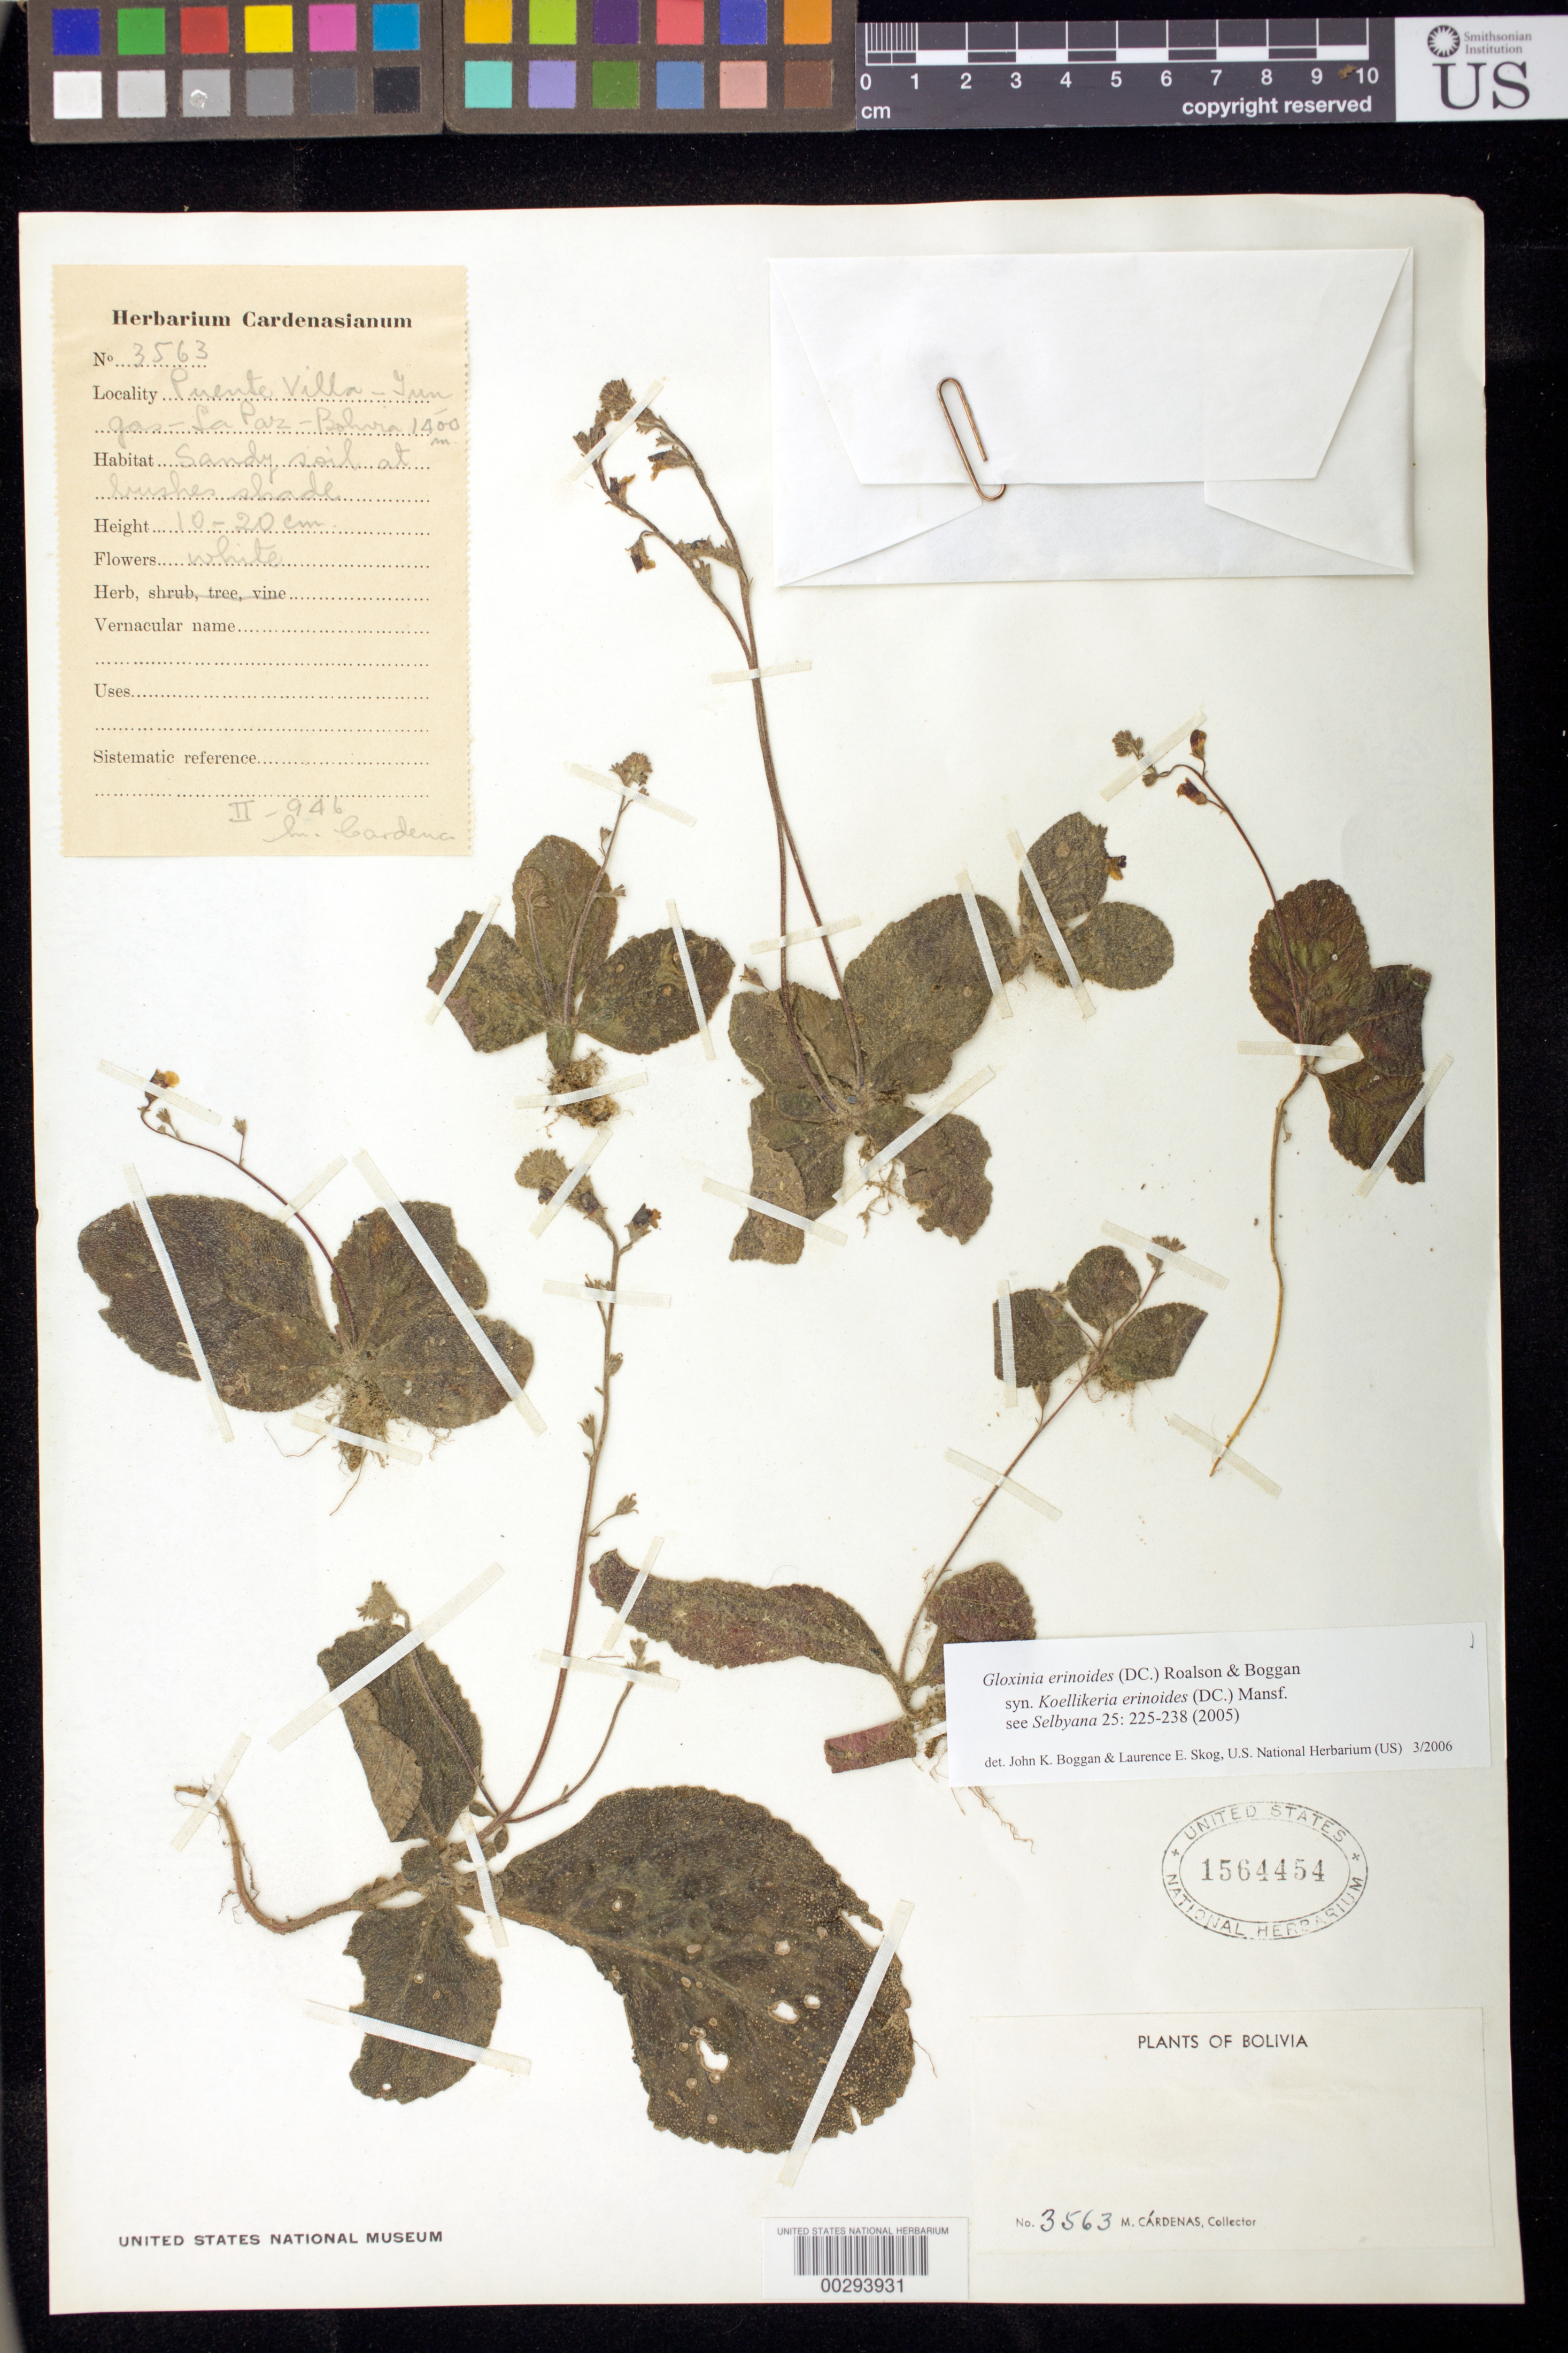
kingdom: Plantae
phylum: Tracheophyta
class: Magnoliopsida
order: Lamiales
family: Gesneriaceae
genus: Gloxinia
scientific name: Gloxinia erinoides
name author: (DC.) Roalson & Boggan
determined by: Boggan, J. K.; Skog, L. E.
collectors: M. Cárdenas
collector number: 3563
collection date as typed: Feb 1946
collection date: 1946-02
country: Bolivia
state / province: La Paz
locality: Prov. Nor Yungas, Puente Villa - Yungas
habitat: Sandy soil at bushes shade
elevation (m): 1400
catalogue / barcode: US 1564454